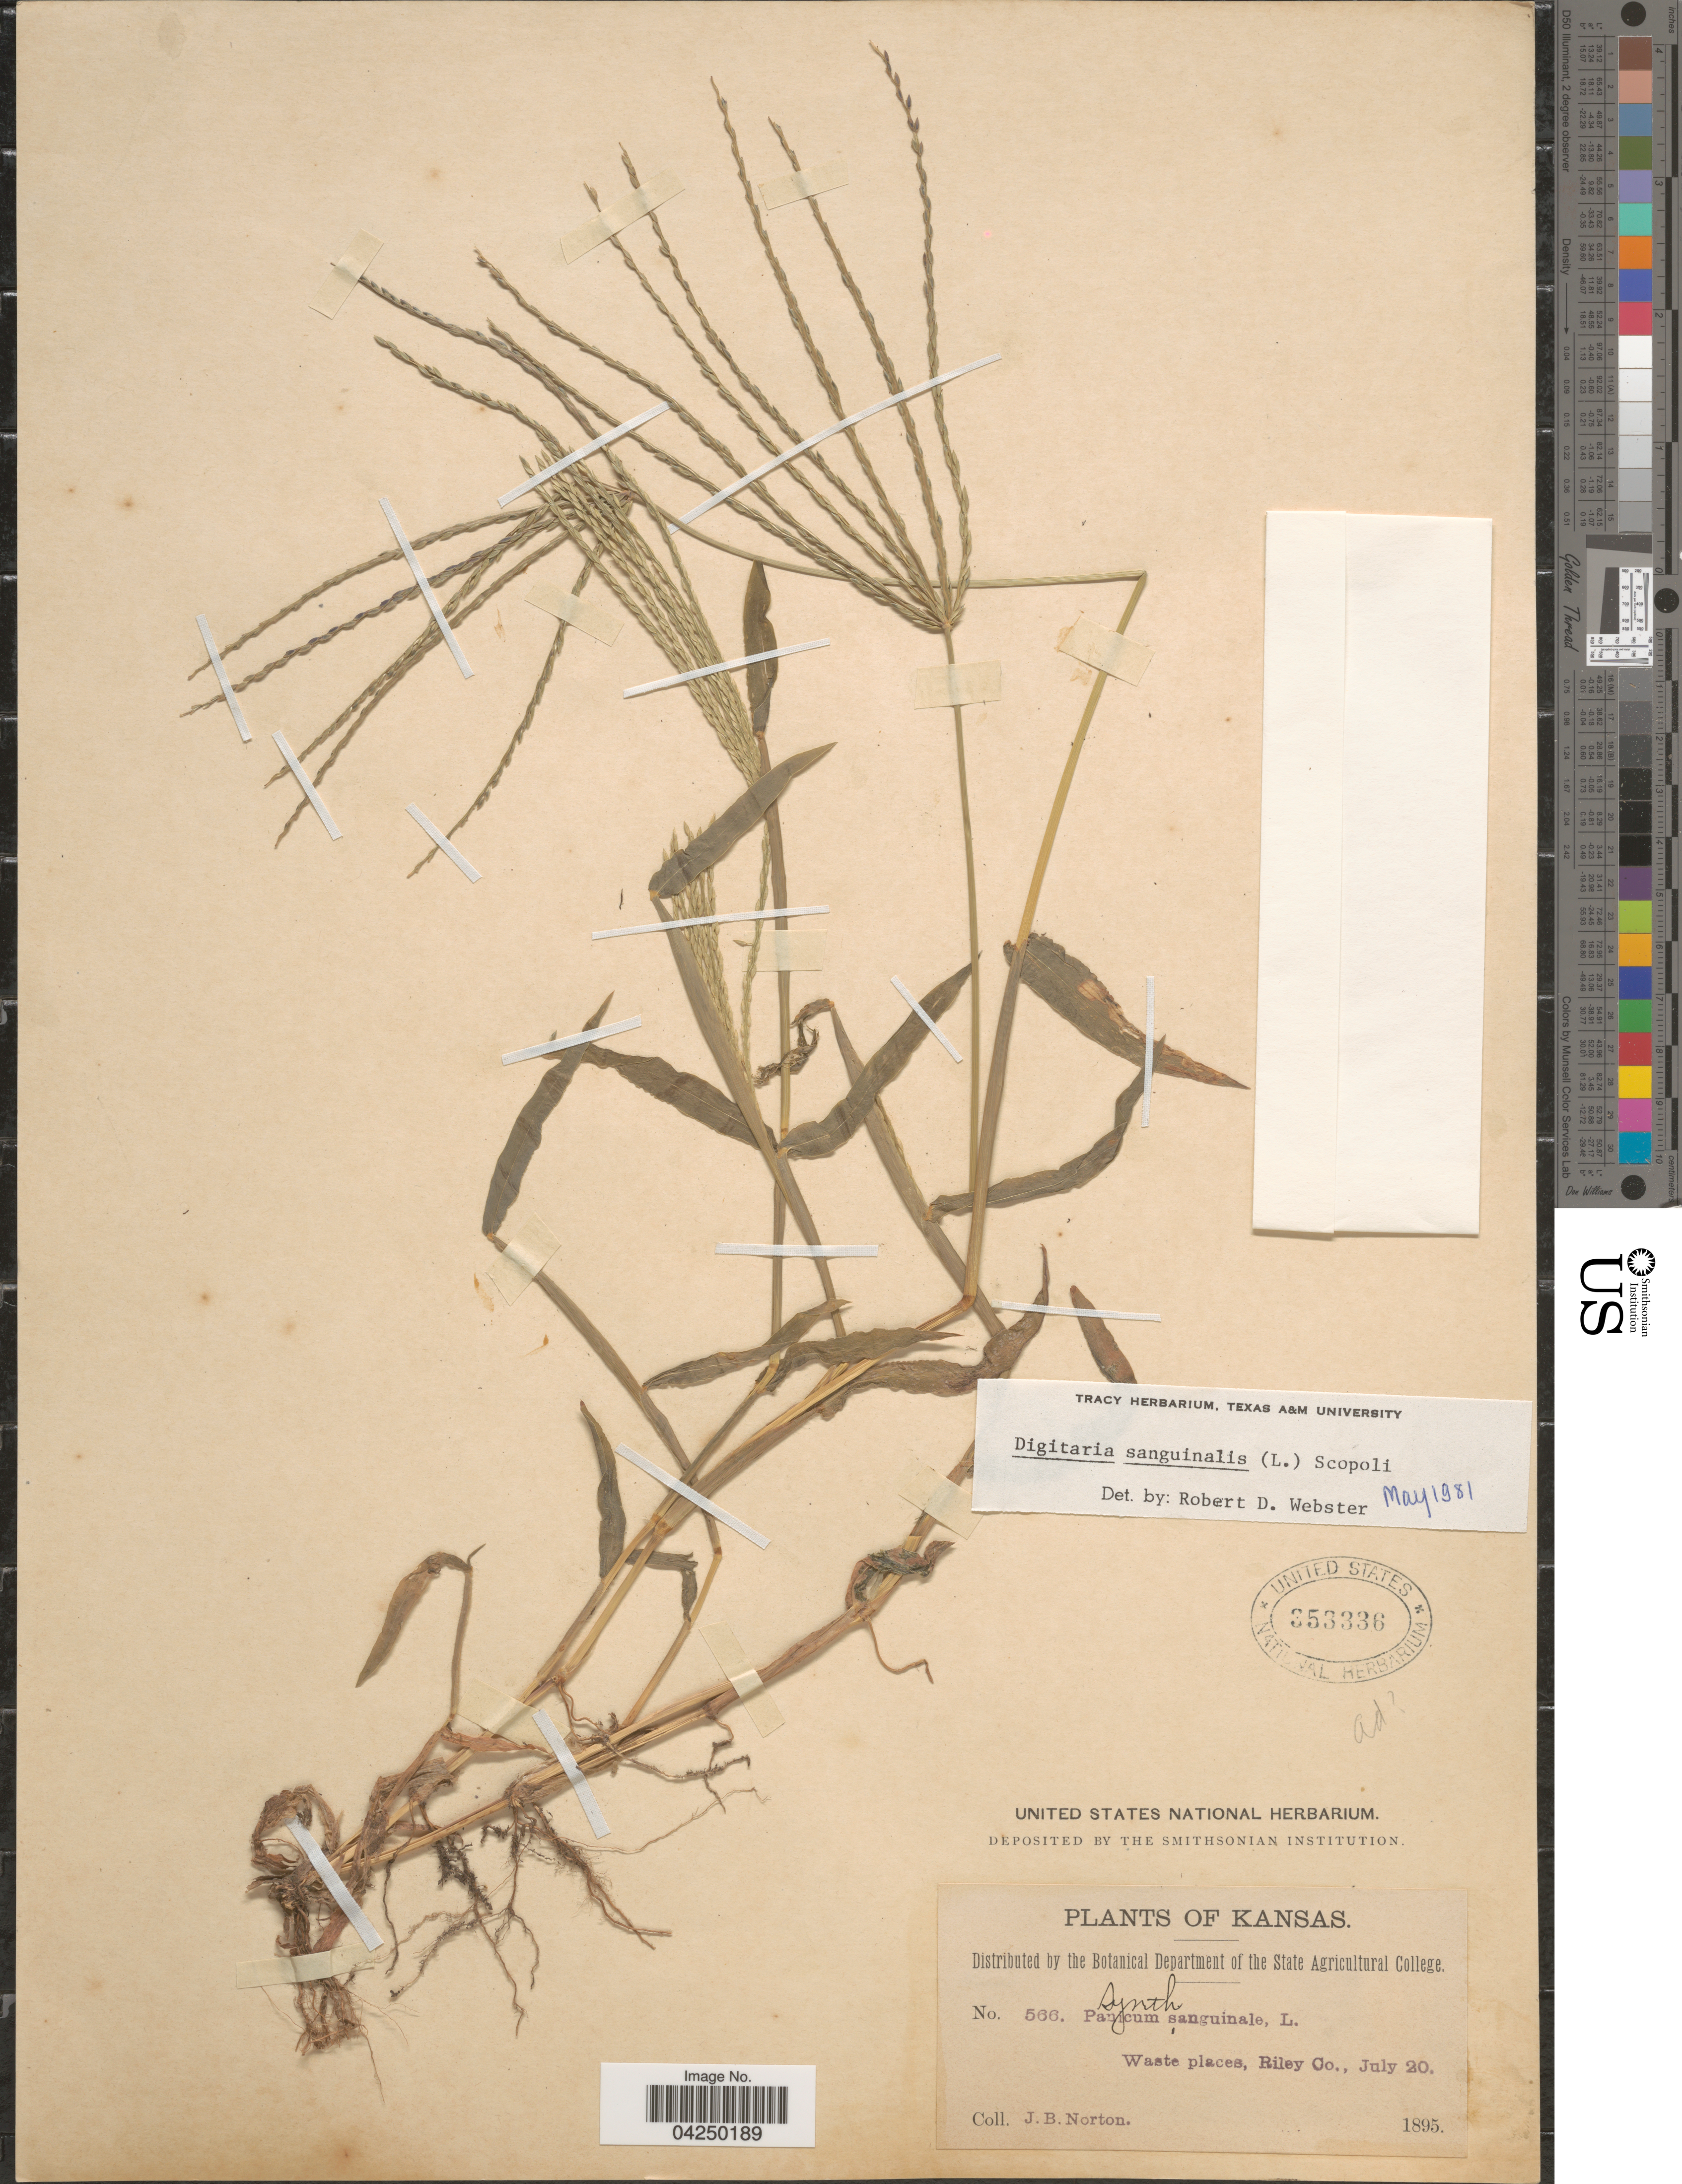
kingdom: Plantae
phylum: Tracheophyta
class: Liliopsida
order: Poales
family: Poaceae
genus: Digitaria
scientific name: Digitaria sanguinalis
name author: (L.) Scop.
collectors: J. B. Norton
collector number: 566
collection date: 1895-07-20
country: United States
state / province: Kansas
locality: Waste places, Riley Co.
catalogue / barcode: US 353336